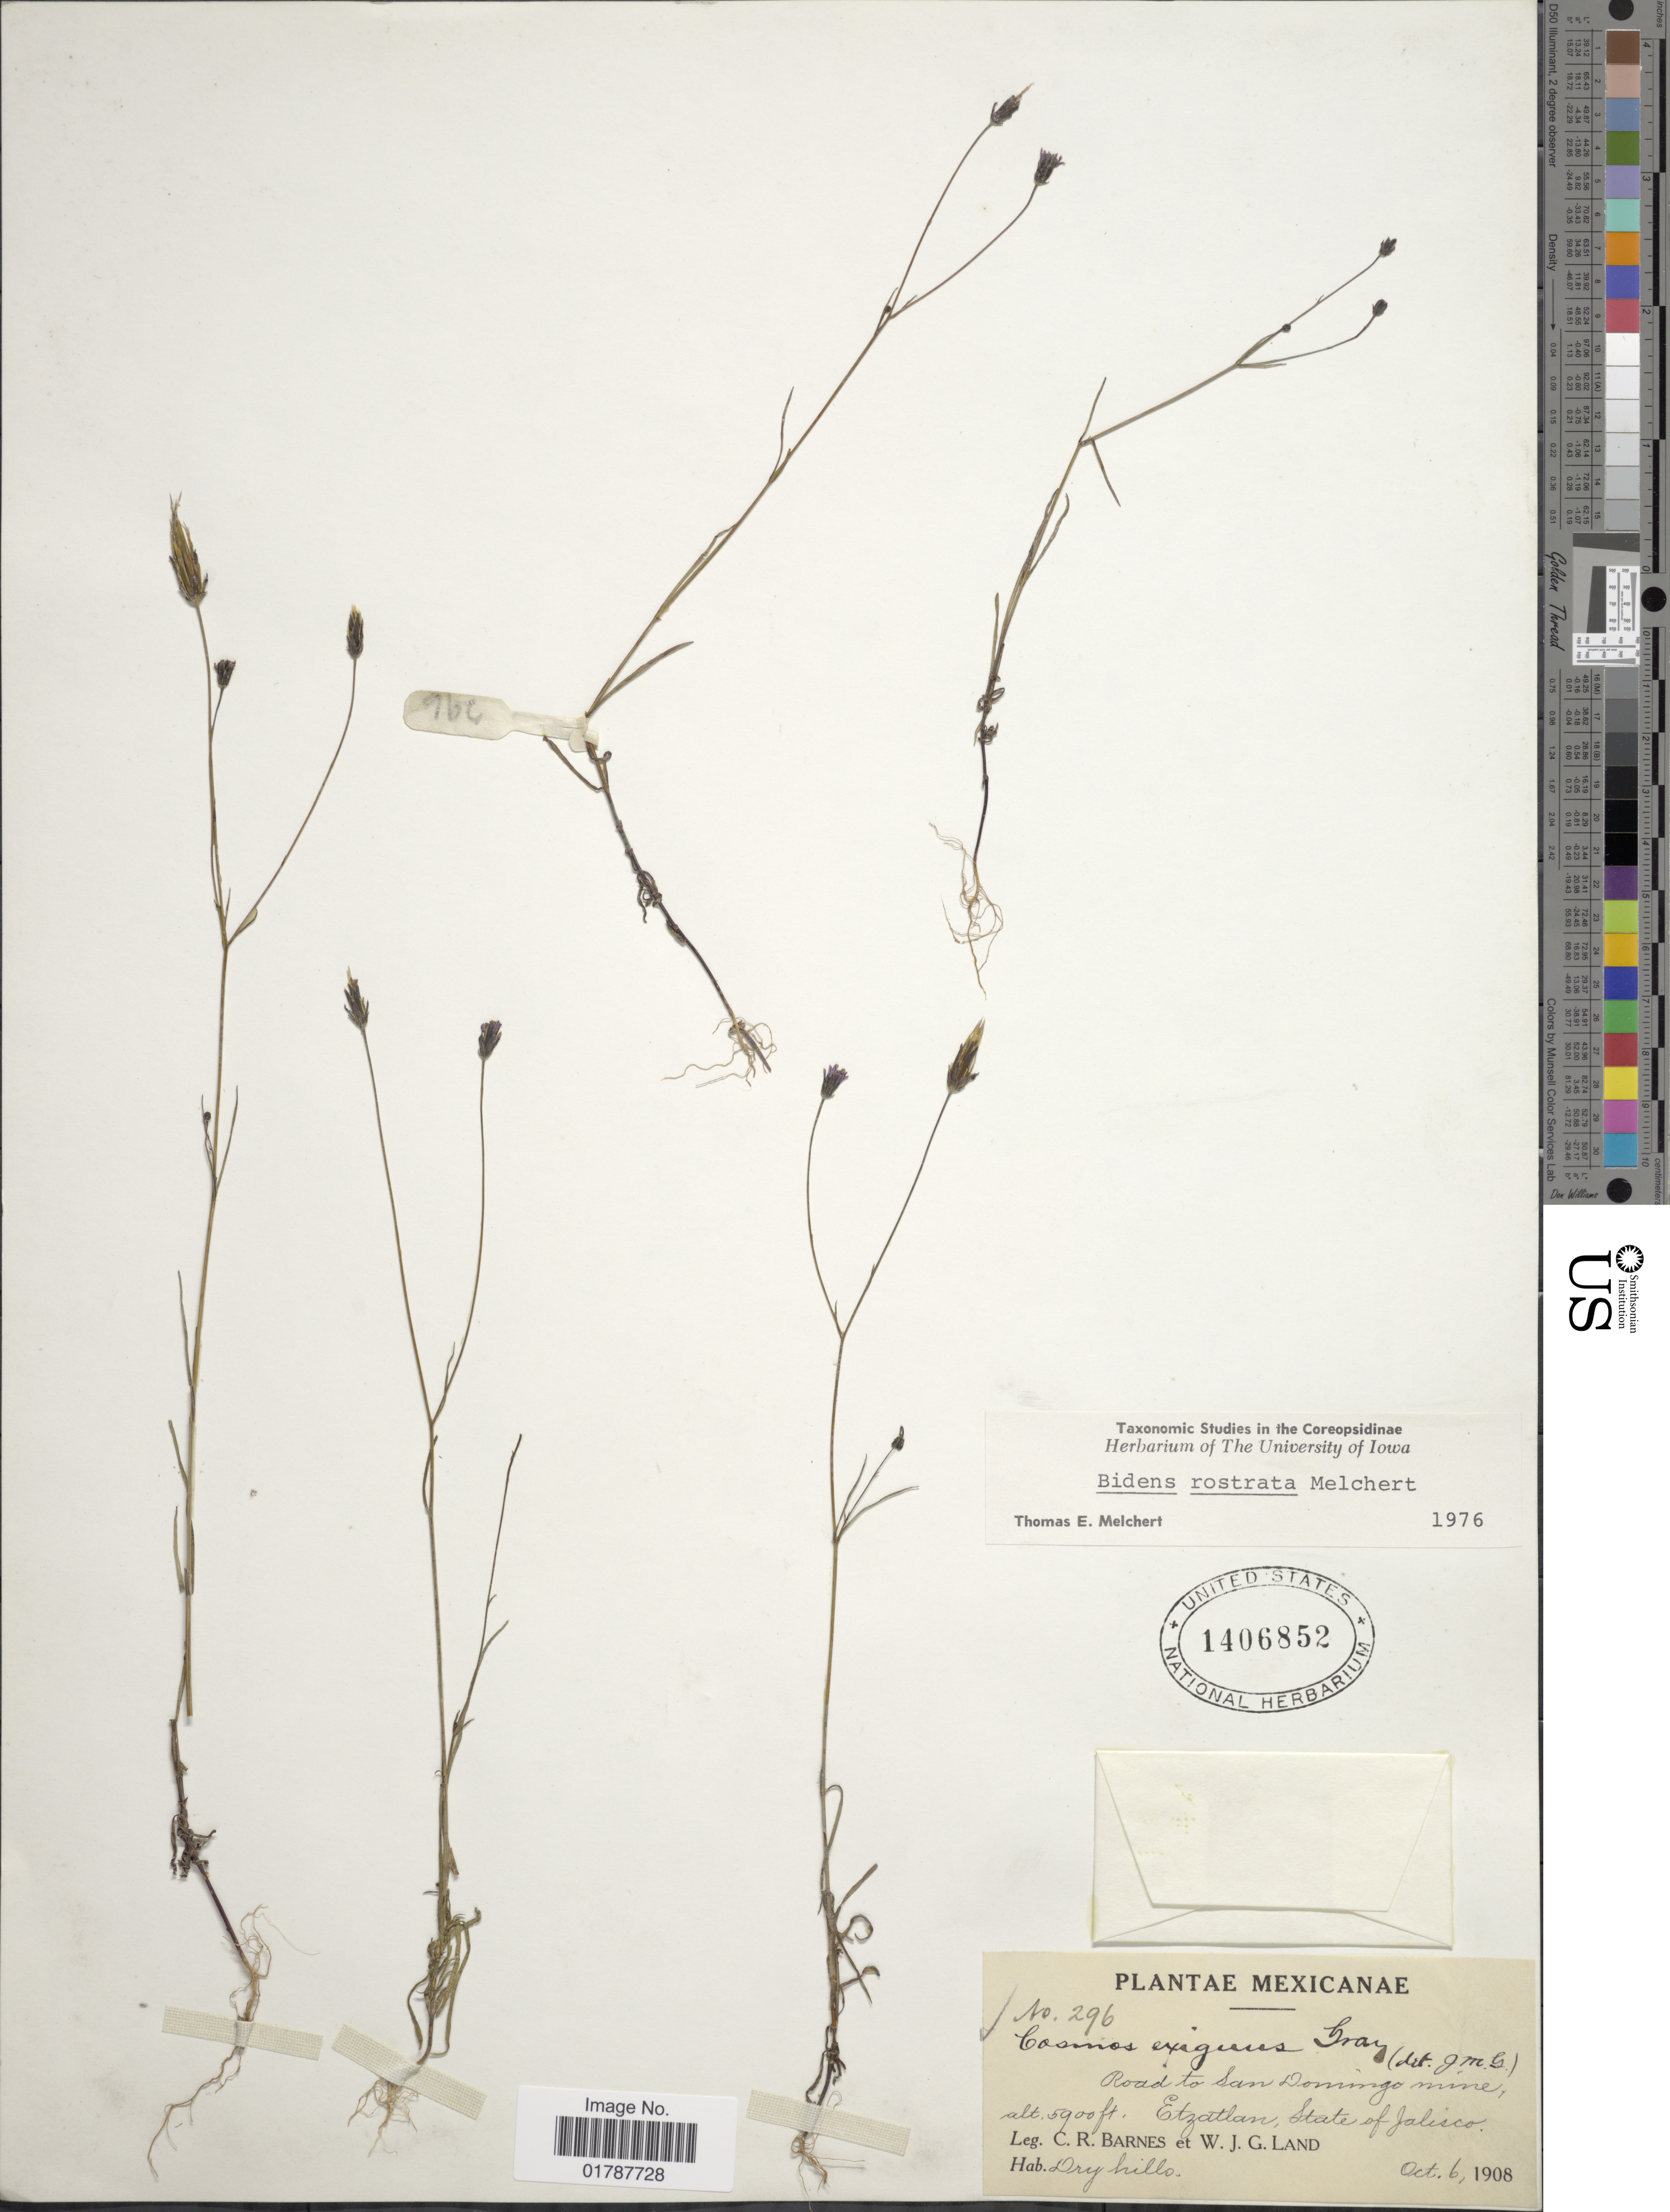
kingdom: Plantae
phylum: Tracheophyta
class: Magnoliopsida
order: Asterales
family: Asteraceae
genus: Bidens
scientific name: Bidens rostrata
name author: Melchert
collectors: C. R. Barnes & W. J. G. Land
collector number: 296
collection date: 1908-10-06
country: Mexico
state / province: Jalisco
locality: Road to San Domingo mine, Etzalan, State of Jalisco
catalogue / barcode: US 1406852